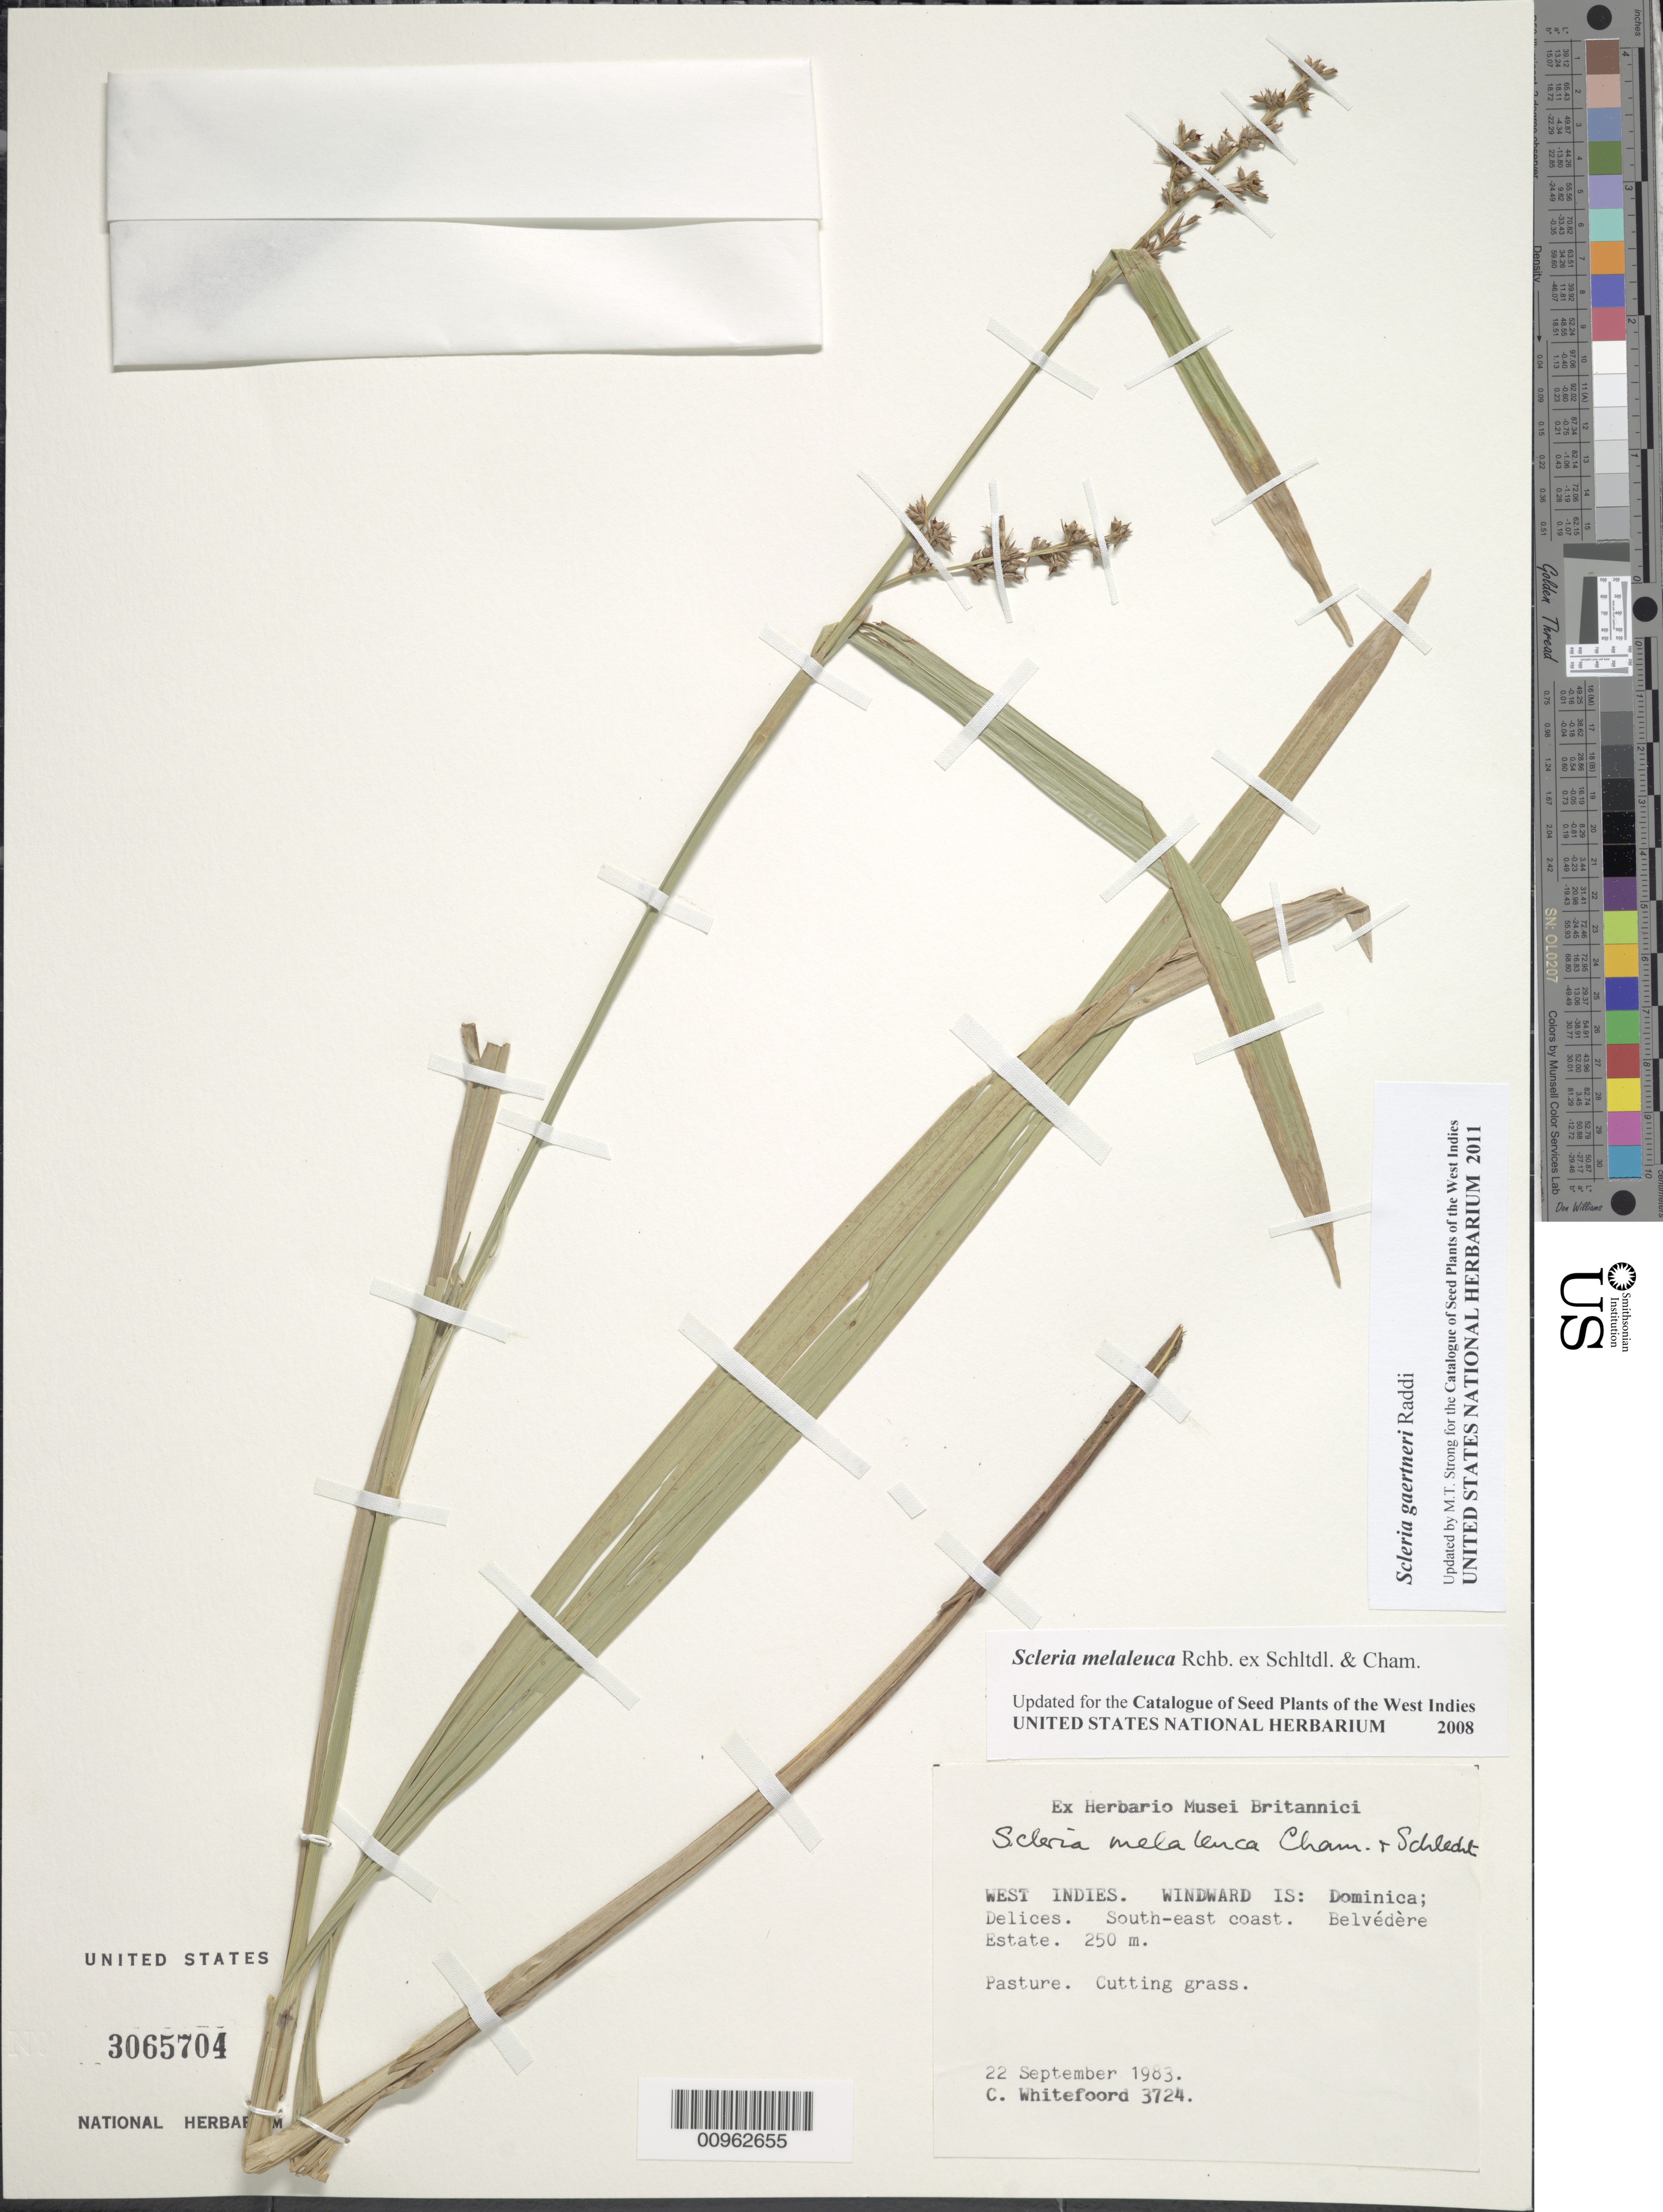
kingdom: Plantae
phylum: Tracheophyta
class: Liliopsida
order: Poales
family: Cyperaceae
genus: Scleria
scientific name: Scleria gaertneri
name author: Raddi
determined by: Strong, M. T., (US), Smithsonian Institution - National Museum of Natural History (UNITED STATES)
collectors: C. Whitefoord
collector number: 3724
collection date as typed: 22 Sep 1983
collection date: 1983-09-22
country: Dominica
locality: Delices, south-east coast, Belvédère Estate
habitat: Pasture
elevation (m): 250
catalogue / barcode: US 3065704